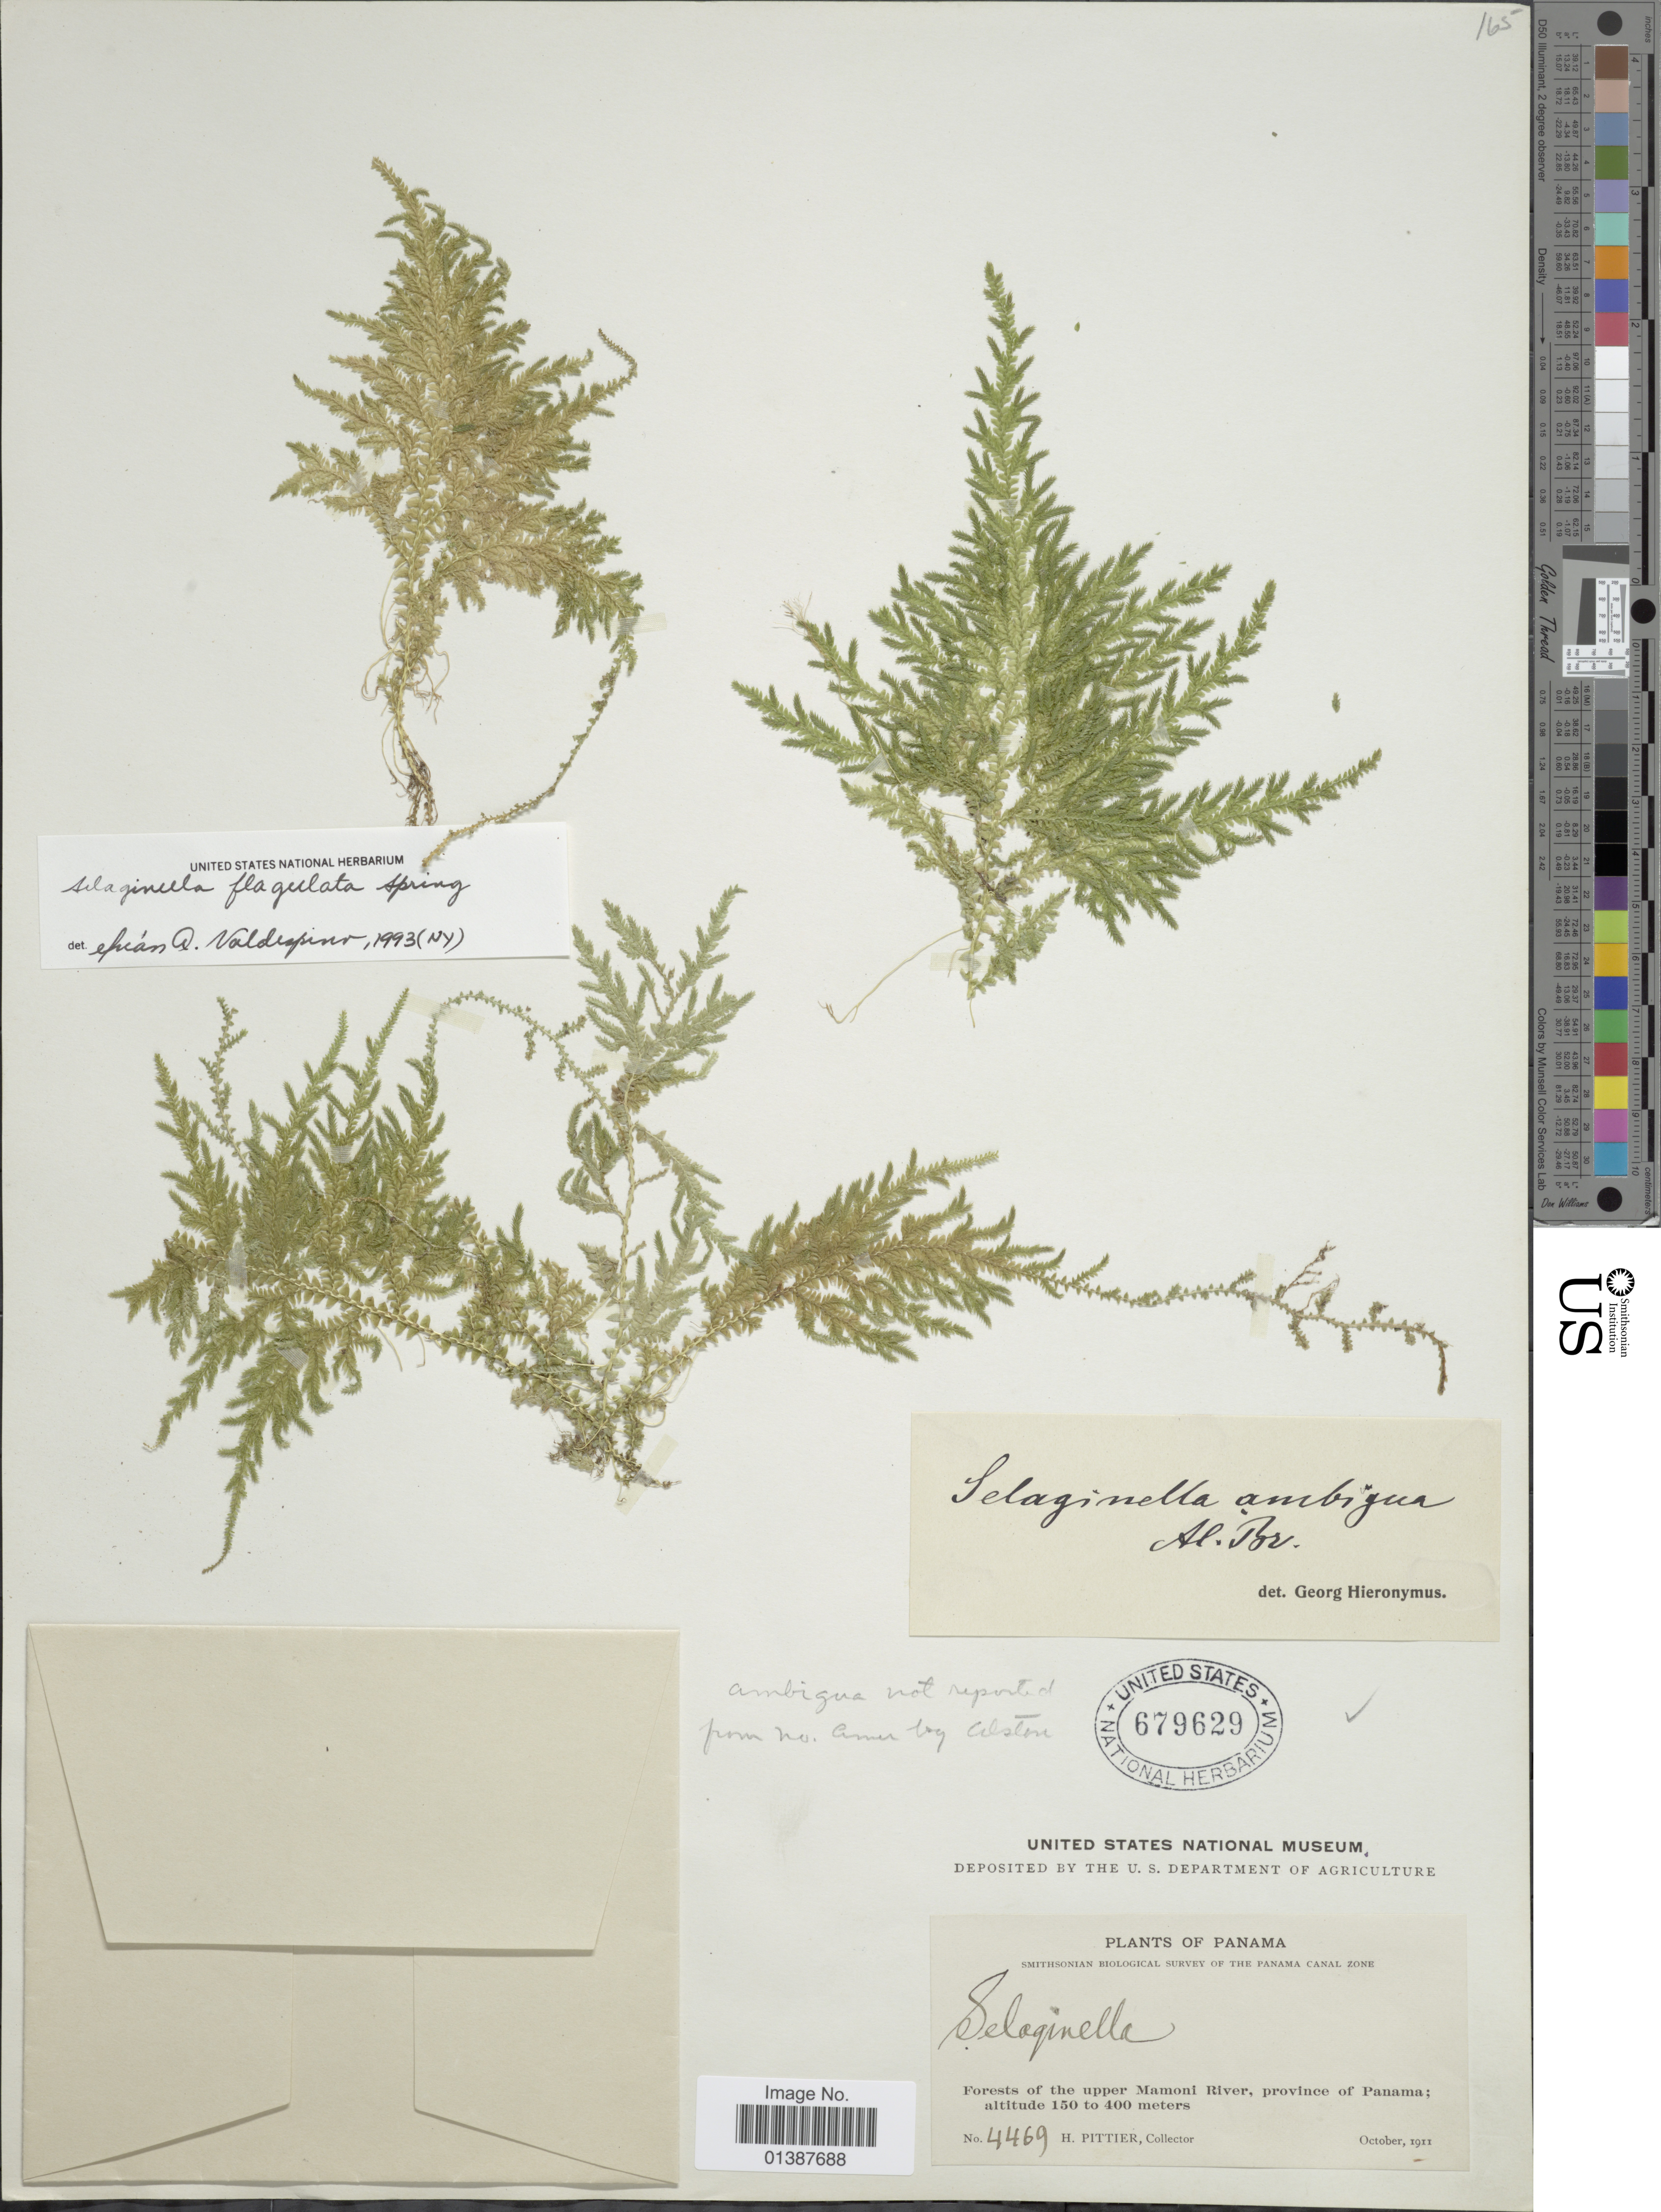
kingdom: Plantae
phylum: Tracheophyta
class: Lycopodiopsida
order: Selaginellales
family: Selaginellaceae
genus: Selaginella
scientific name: Selaginella flagellata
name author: Spring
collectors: H. F. Pittier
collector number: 4469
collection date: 1911-10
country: Panama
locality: Forest of the upper Mamoni, province of Panama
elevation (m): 150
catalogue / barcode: US 679629